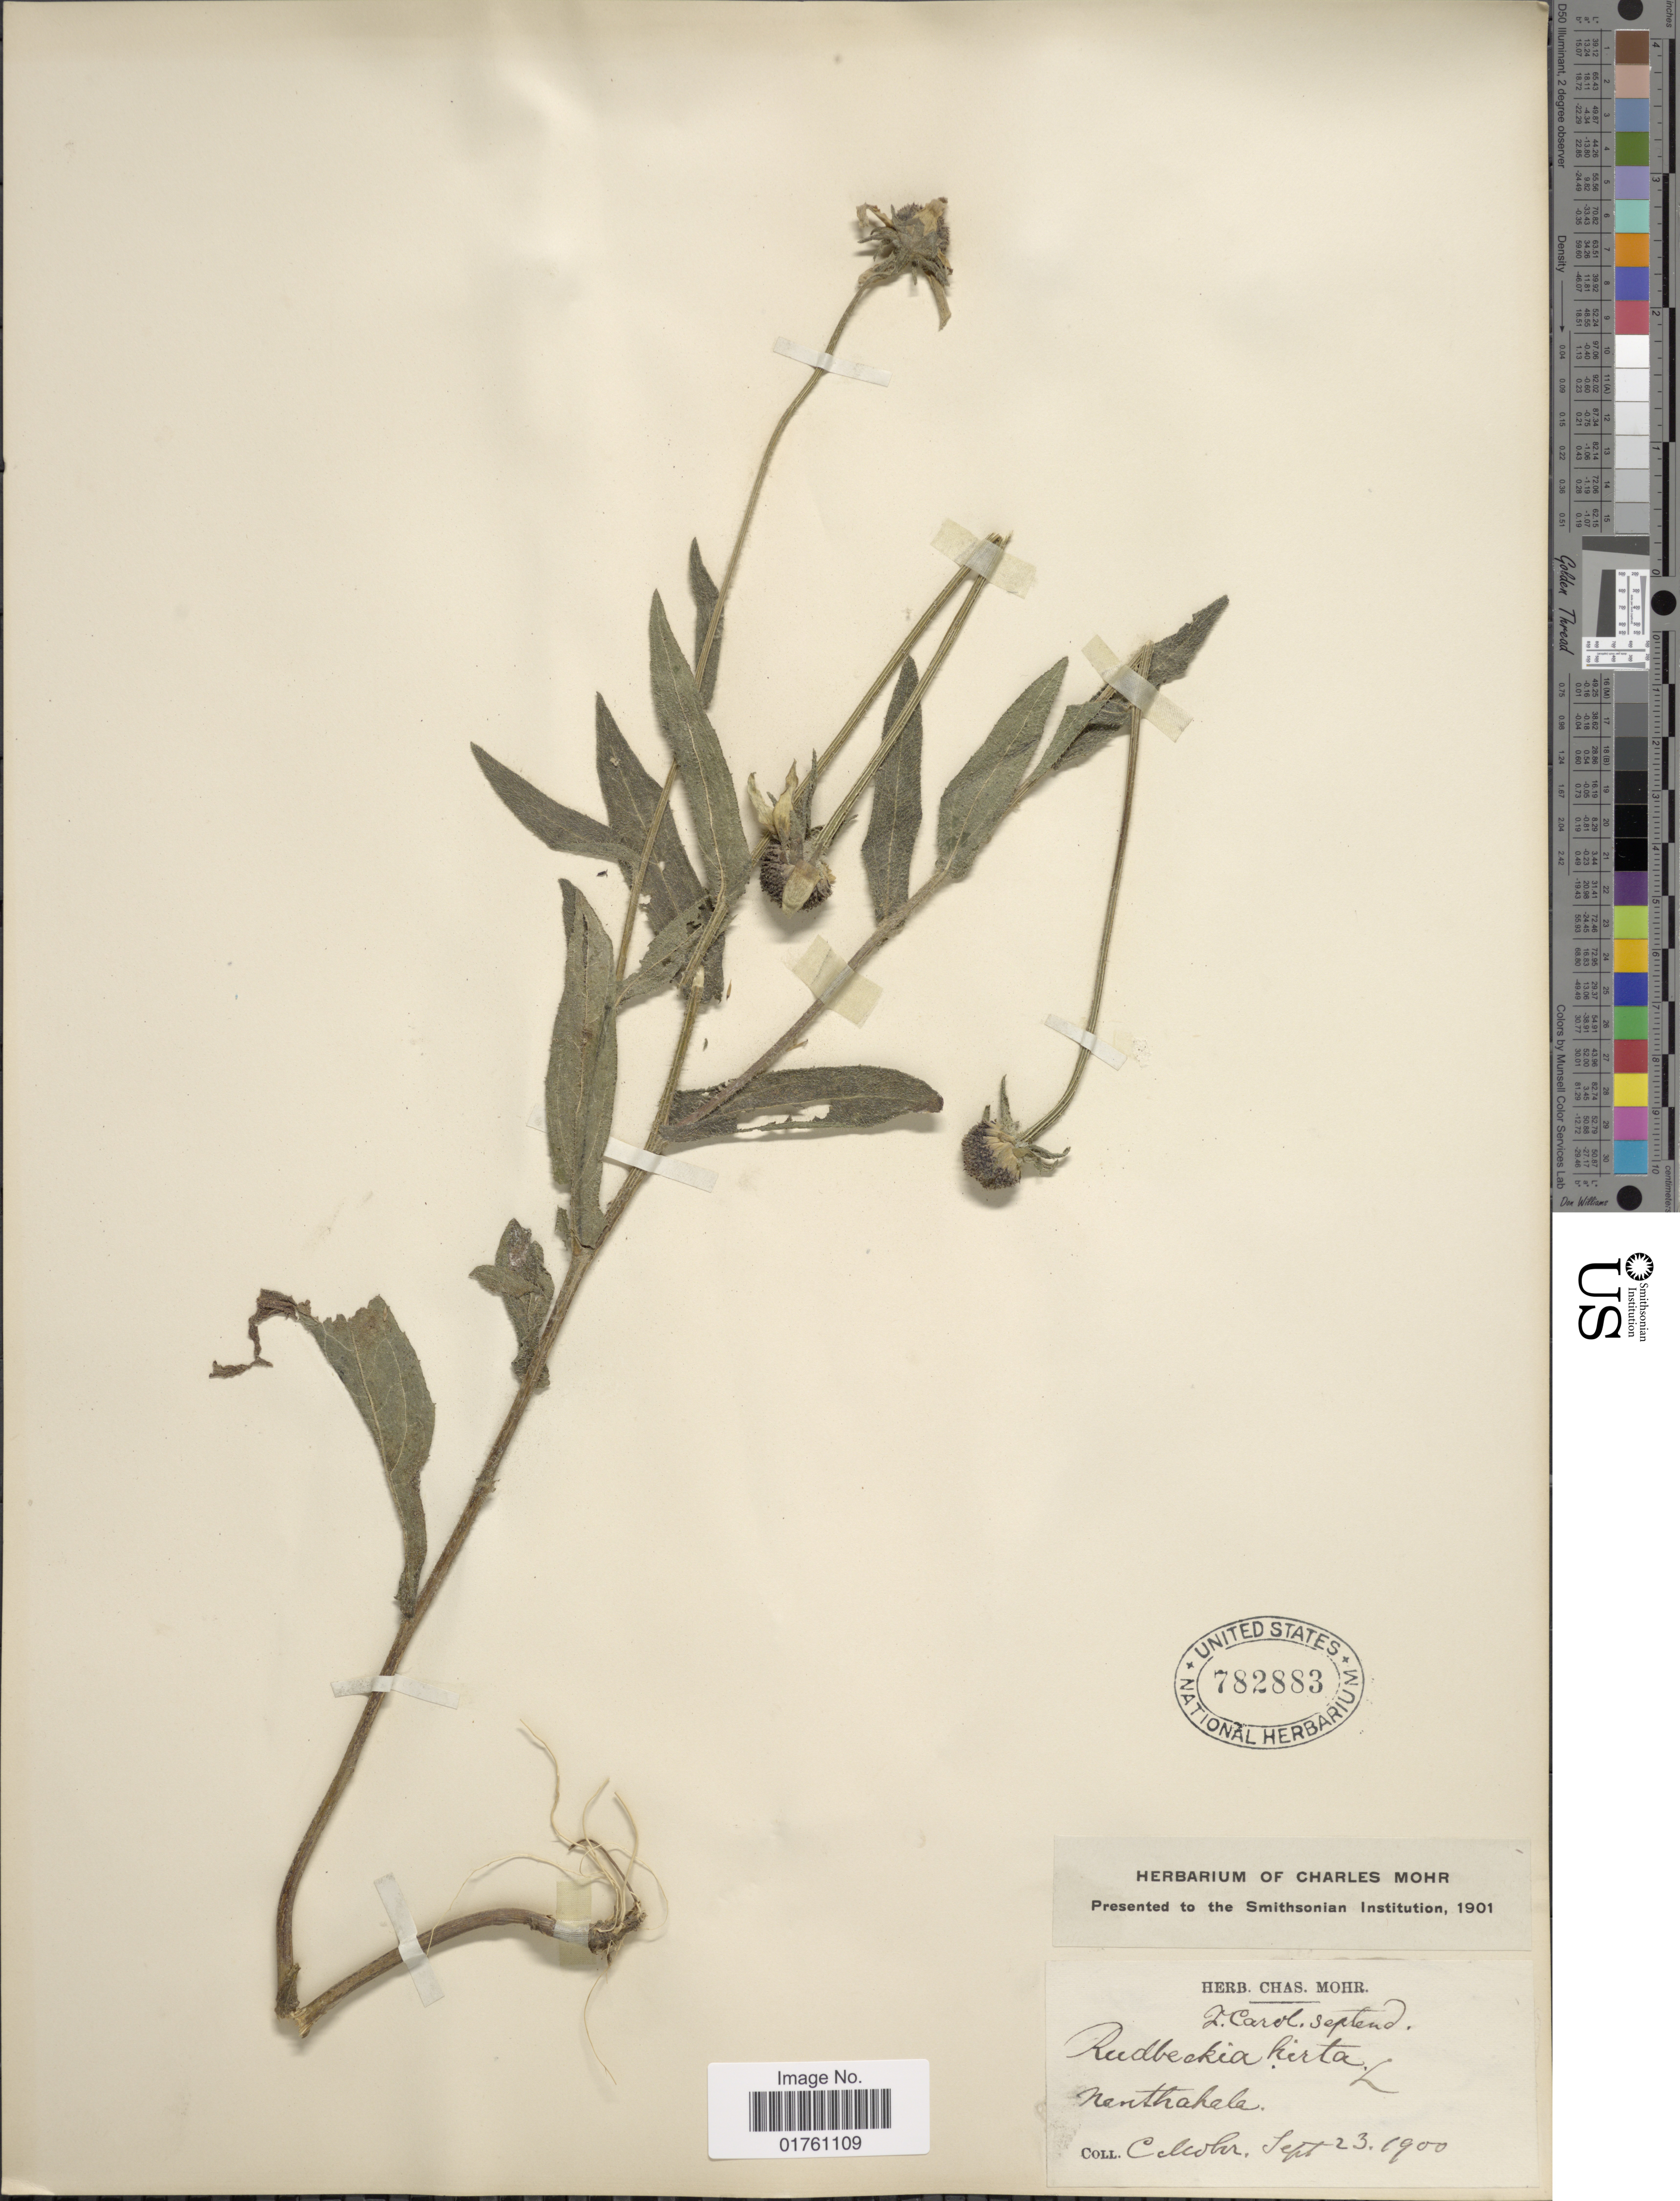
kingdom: Plantae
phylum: Tracheophyta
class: Magnoliopsida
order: Asterales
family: Asteraceae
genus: Rudbeckia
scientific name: Rudbeckia hirta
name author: L.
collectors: C. T. Mohr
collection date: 1900-09-23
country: United States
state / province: North Carolina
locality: L. Carol. Septend, Nanthahala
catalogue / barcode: US 782883